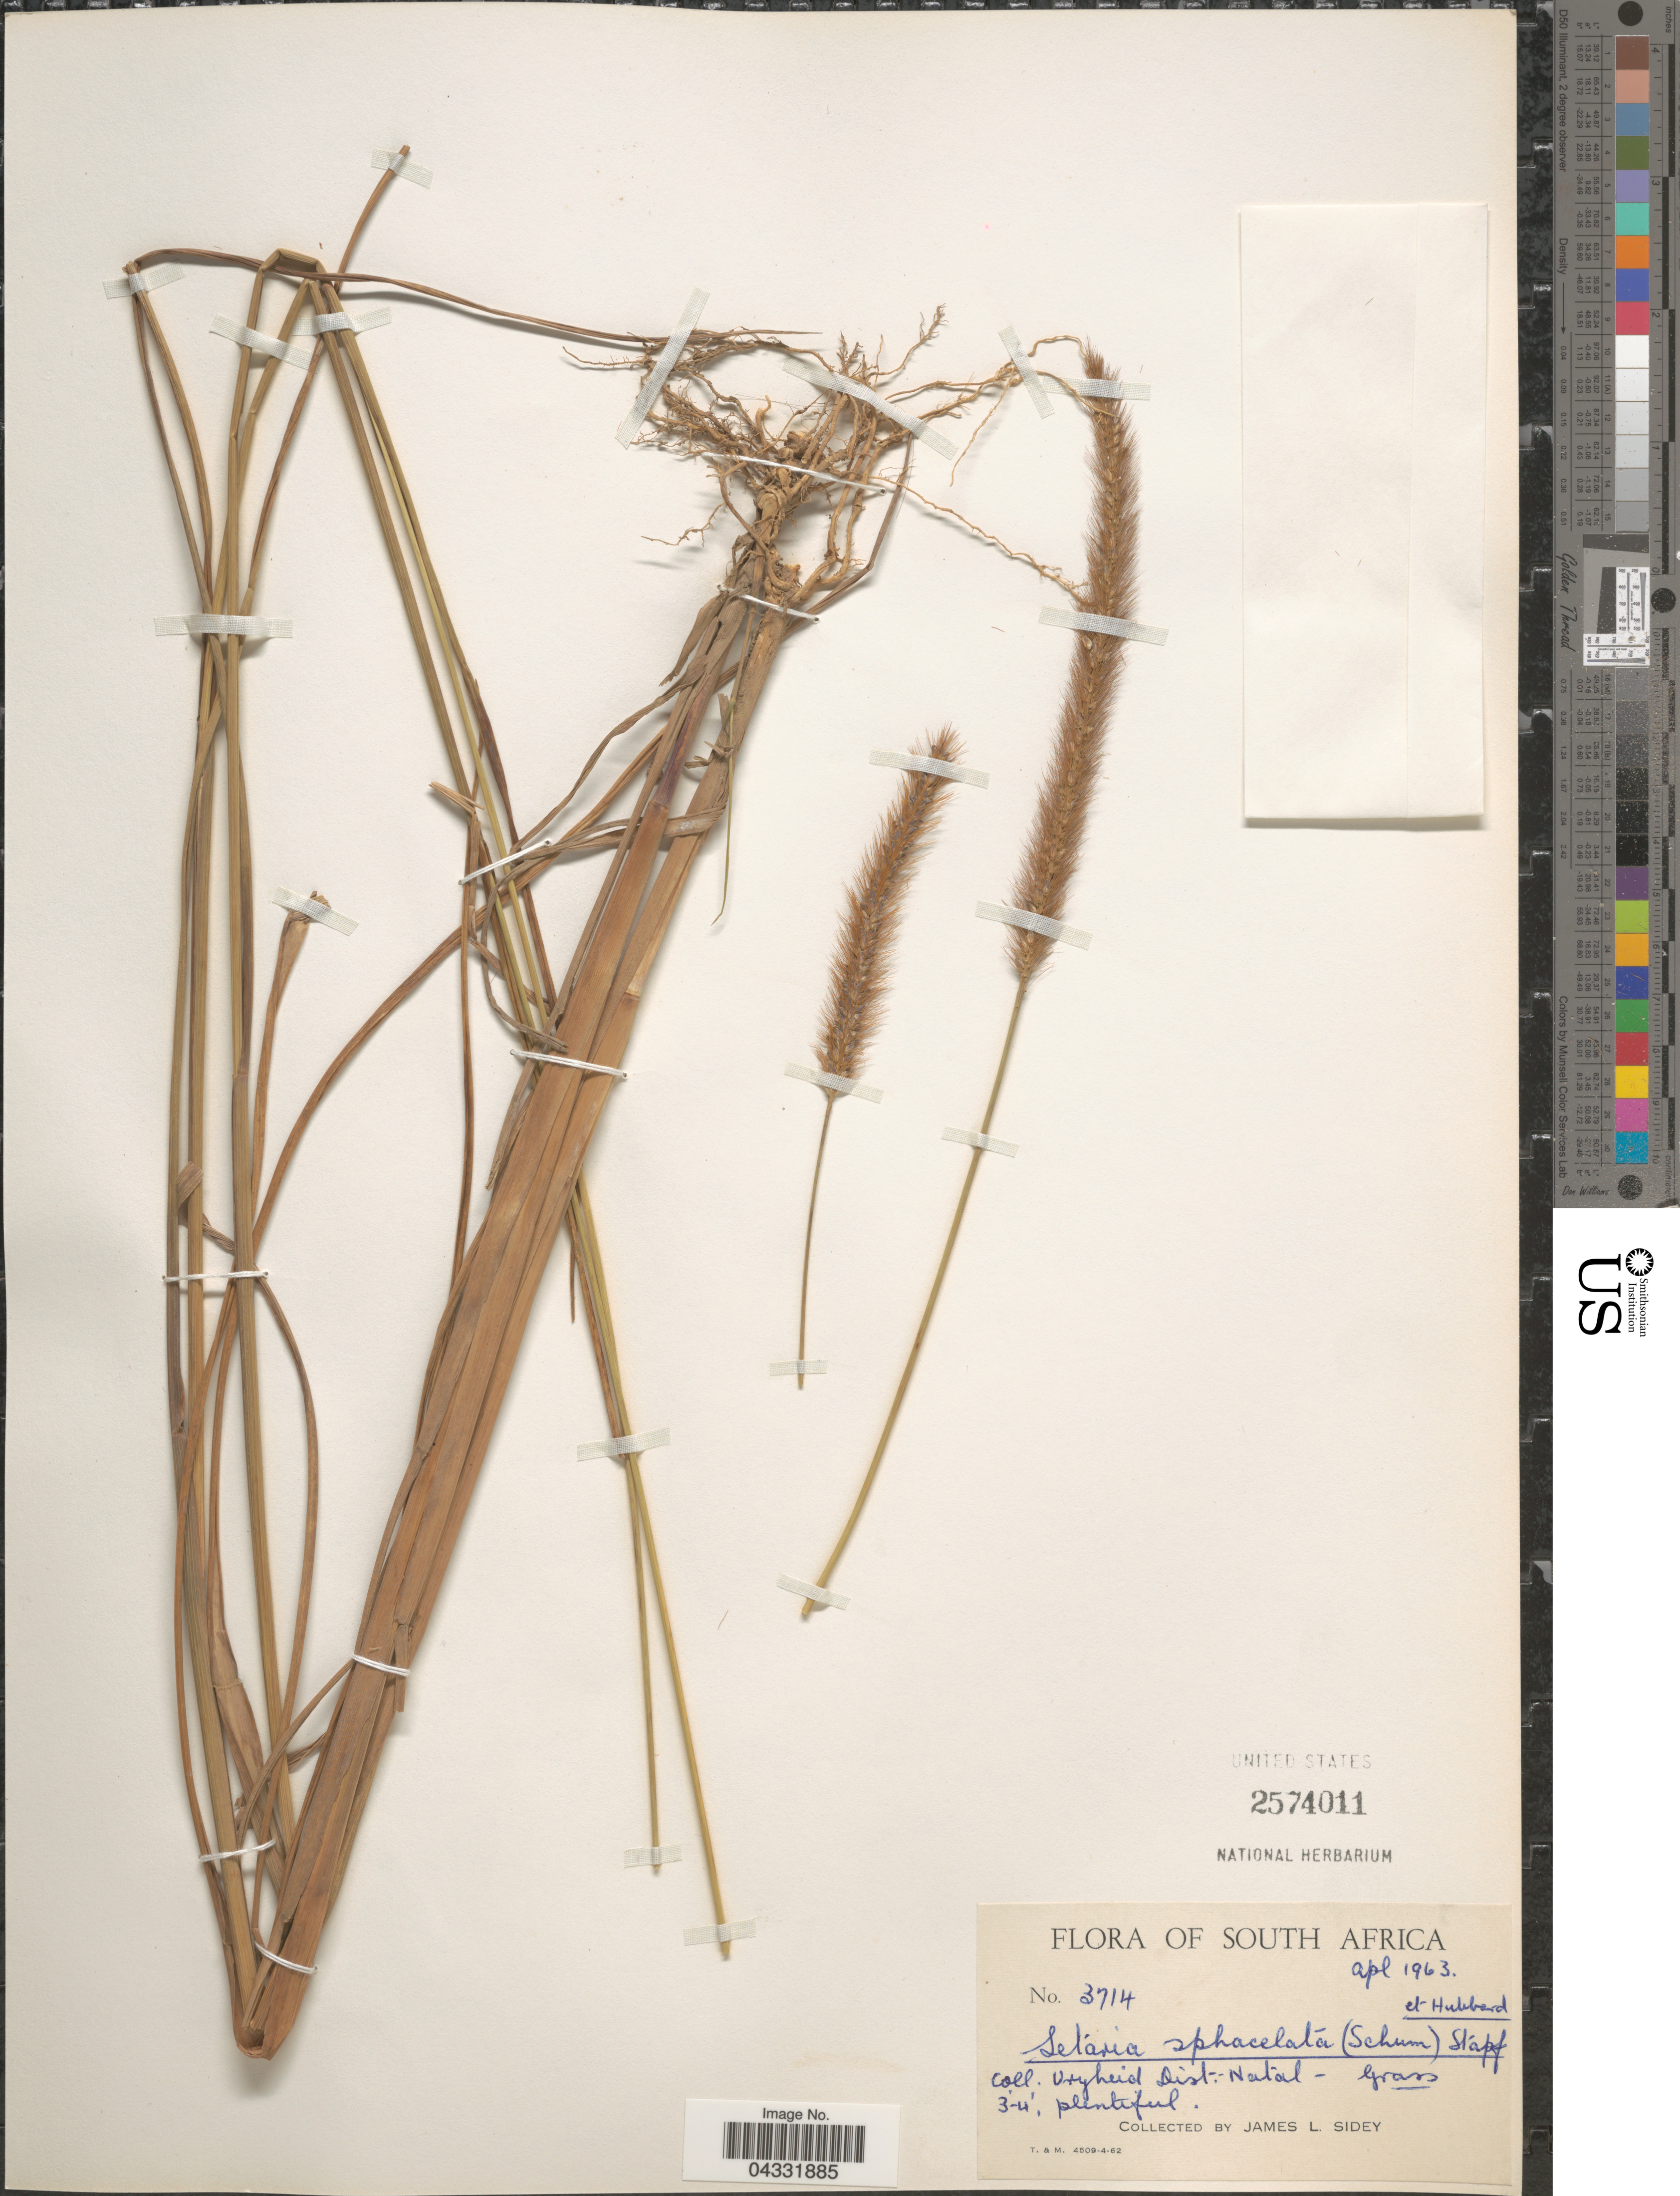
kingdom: Plantae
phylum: Tracheophyta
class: Liliopsida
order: Poales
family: Poaceae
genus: Setaria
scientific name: Setaria sphacelata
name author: (Schumach.) Stapf & Hubb. ex Moss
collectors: J. L. Sidey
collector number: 3714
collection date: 1963-04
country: South Africa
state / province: KwaZulu-Natal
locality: Vrijheid Dist. Natal.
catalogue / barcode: US 2574011